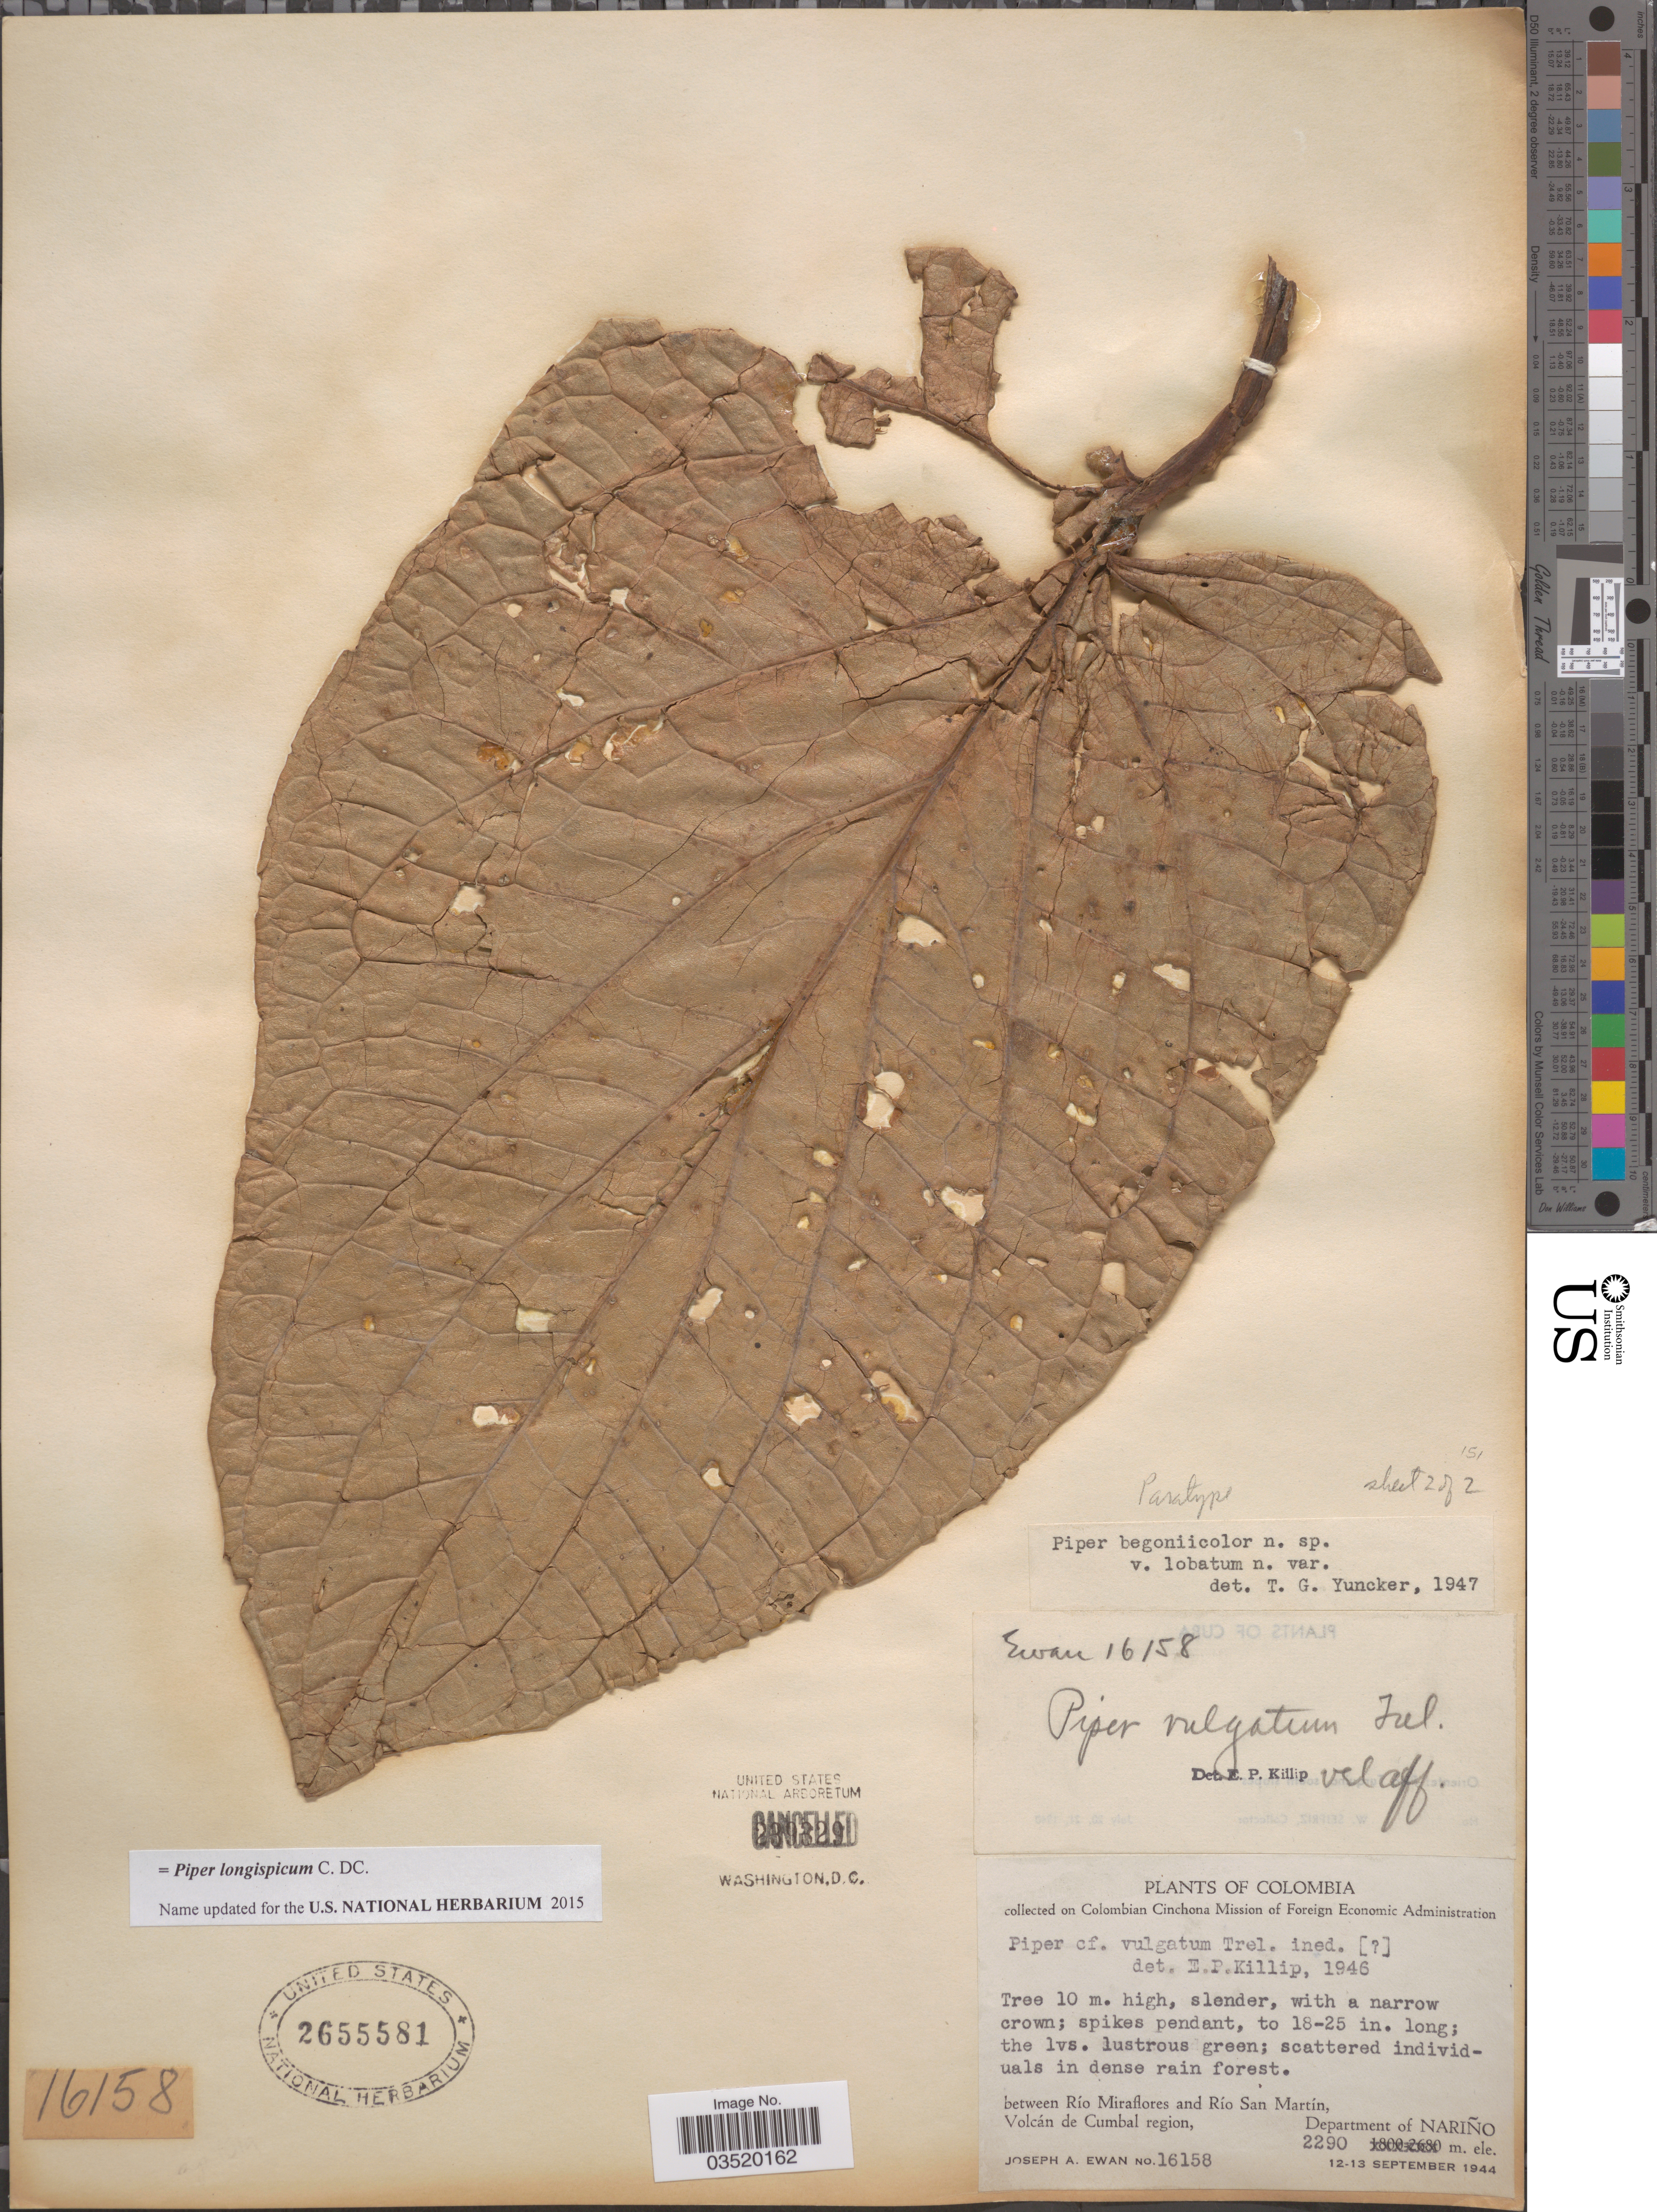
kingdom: Plantae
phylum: Tracheophyta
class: Magnoliopsida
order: Piperales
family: Piperaceae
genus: Piper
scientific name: Piper longispicum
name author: C. DC.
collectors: J. A. Ewan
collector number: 16158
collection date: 1944-09-12/1944-09-13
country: Colombia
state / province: Nariño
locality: Between Río Miraflores and Río San Martín, Volcán de Cumbal region, Department of Nariño.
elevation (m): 2290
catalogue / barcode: US 2655581